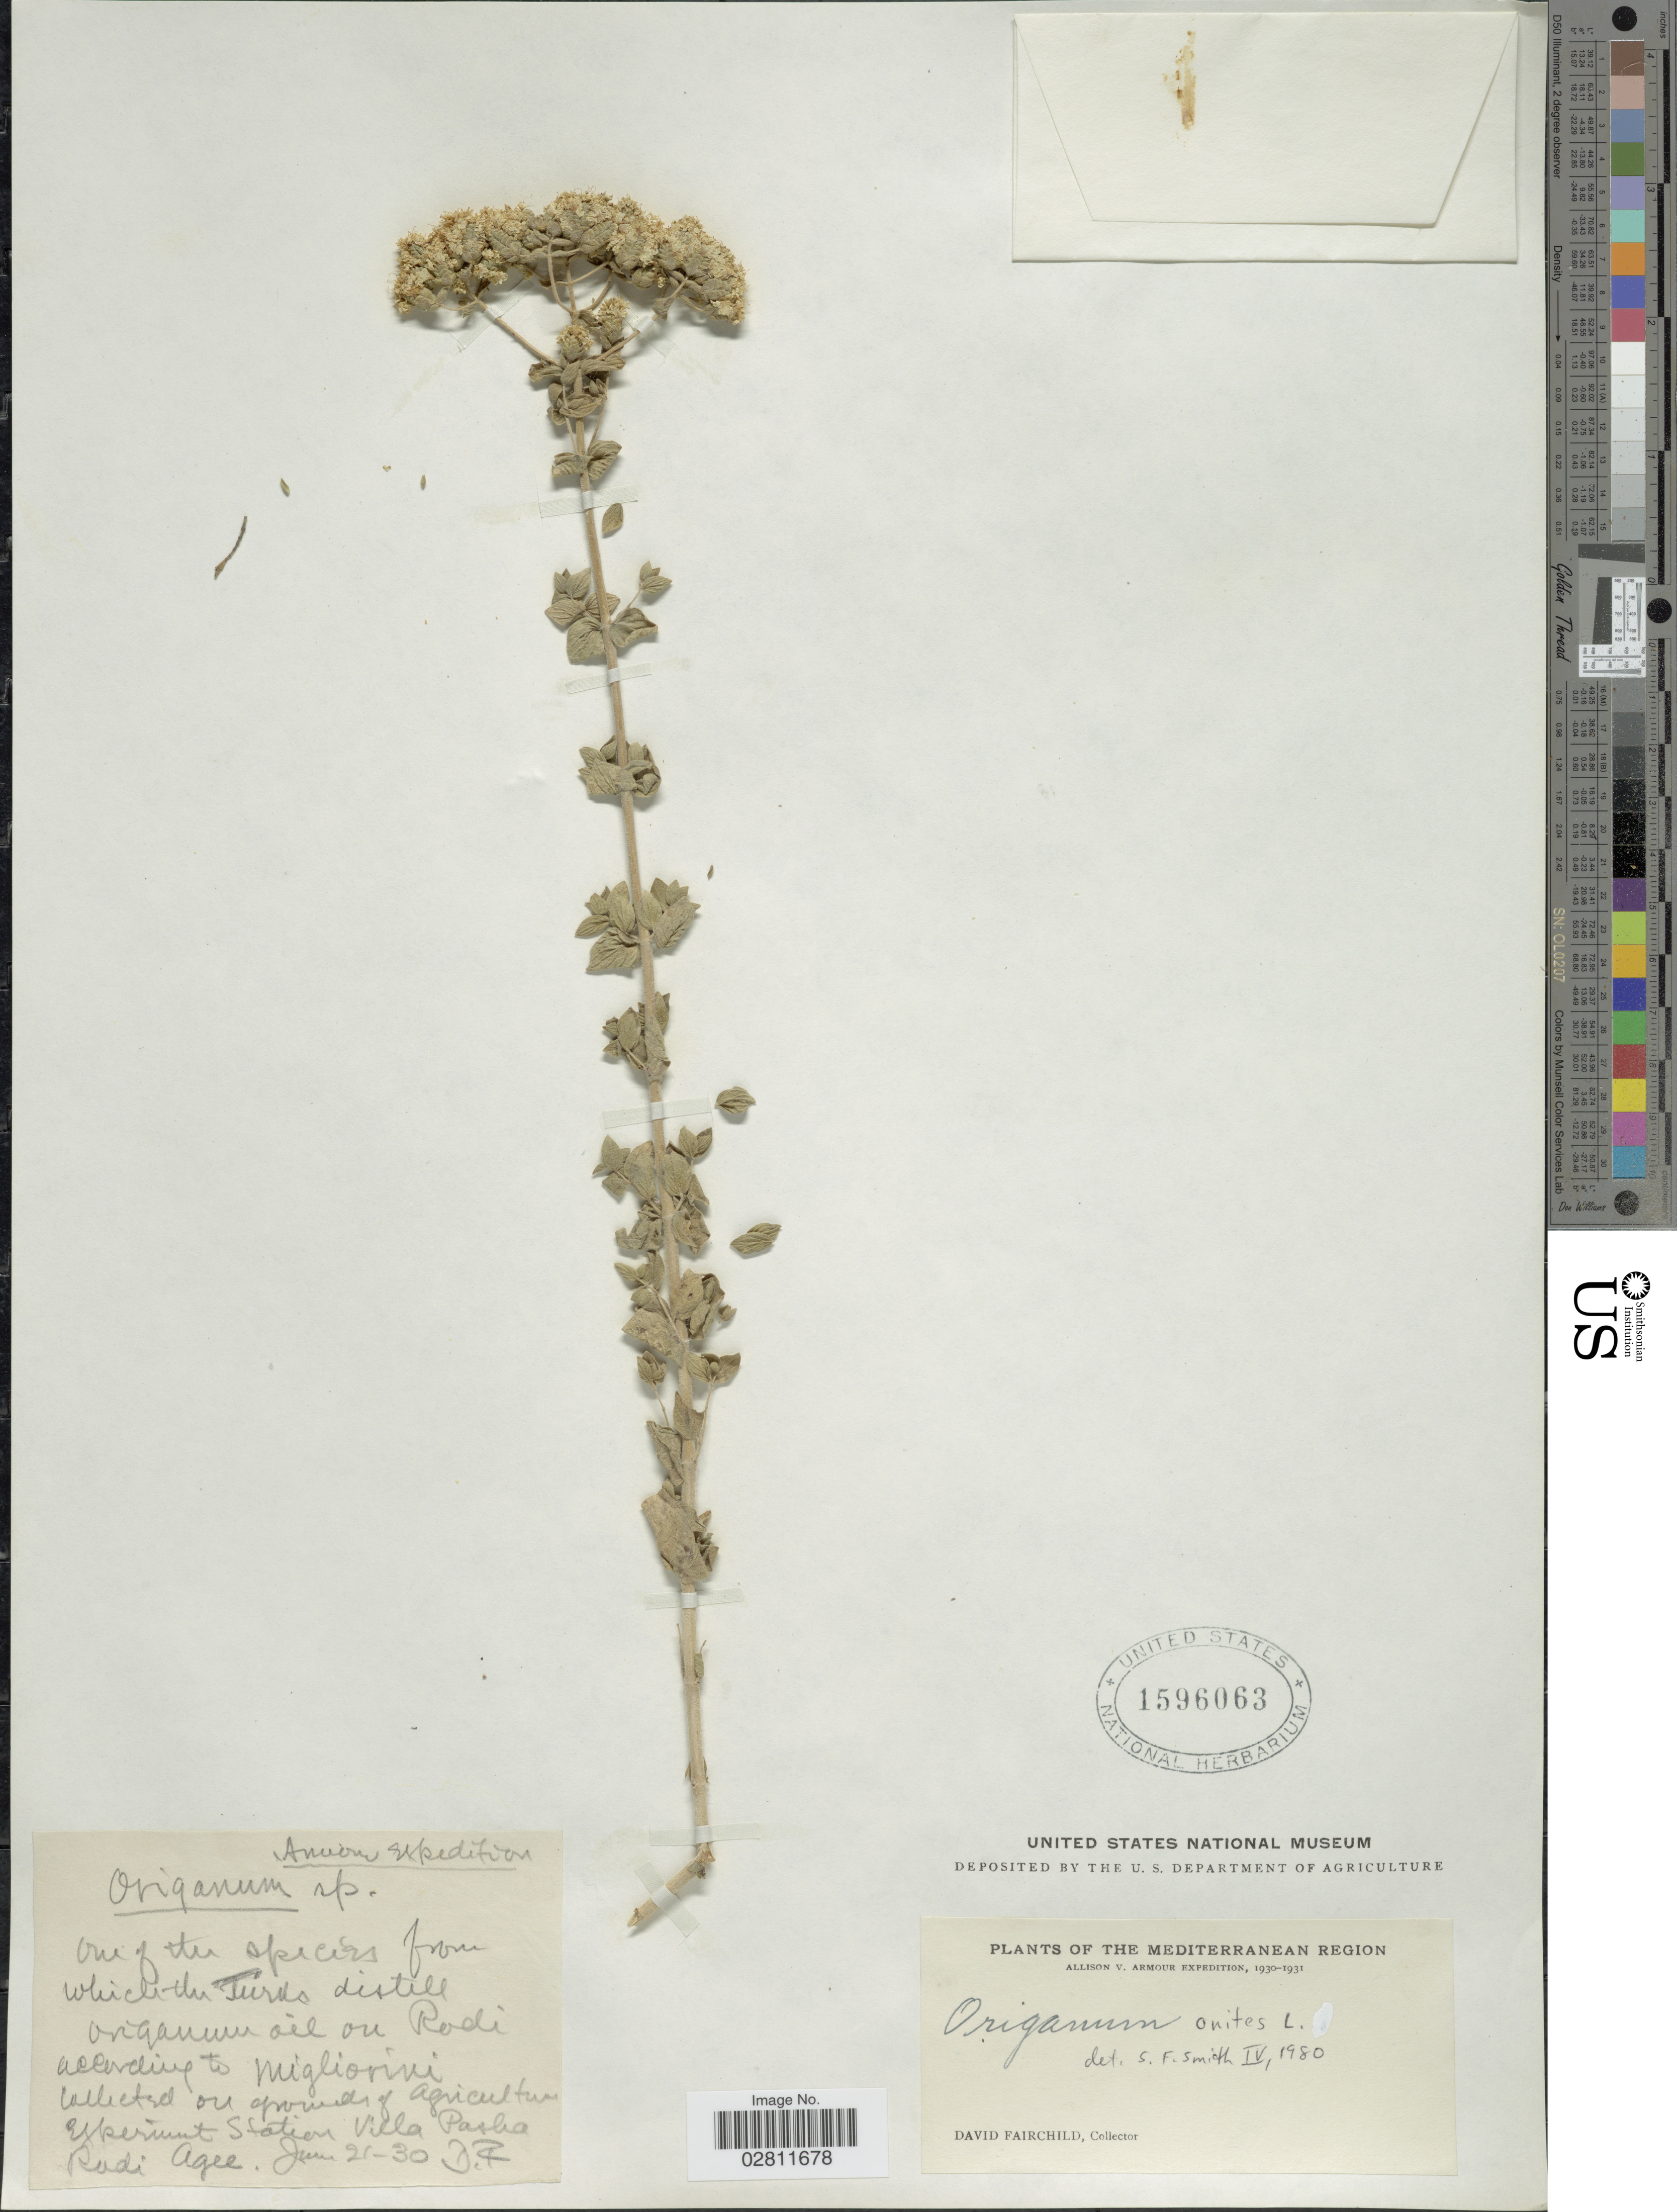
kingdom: Plantae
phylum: Tracheophyta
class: Magnoliopsida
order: Lamiales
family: Lamiaceae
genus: Origanum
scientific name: Origanum onites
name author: L.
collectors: D. Fairchild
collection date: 1930-06-21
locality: Collected on grounds of Agriculture Experiment Station Villa Pasha Rodi Agee. The Mediterranean Region.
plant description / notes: No precise locality correction needed.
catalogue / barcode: US 1596063